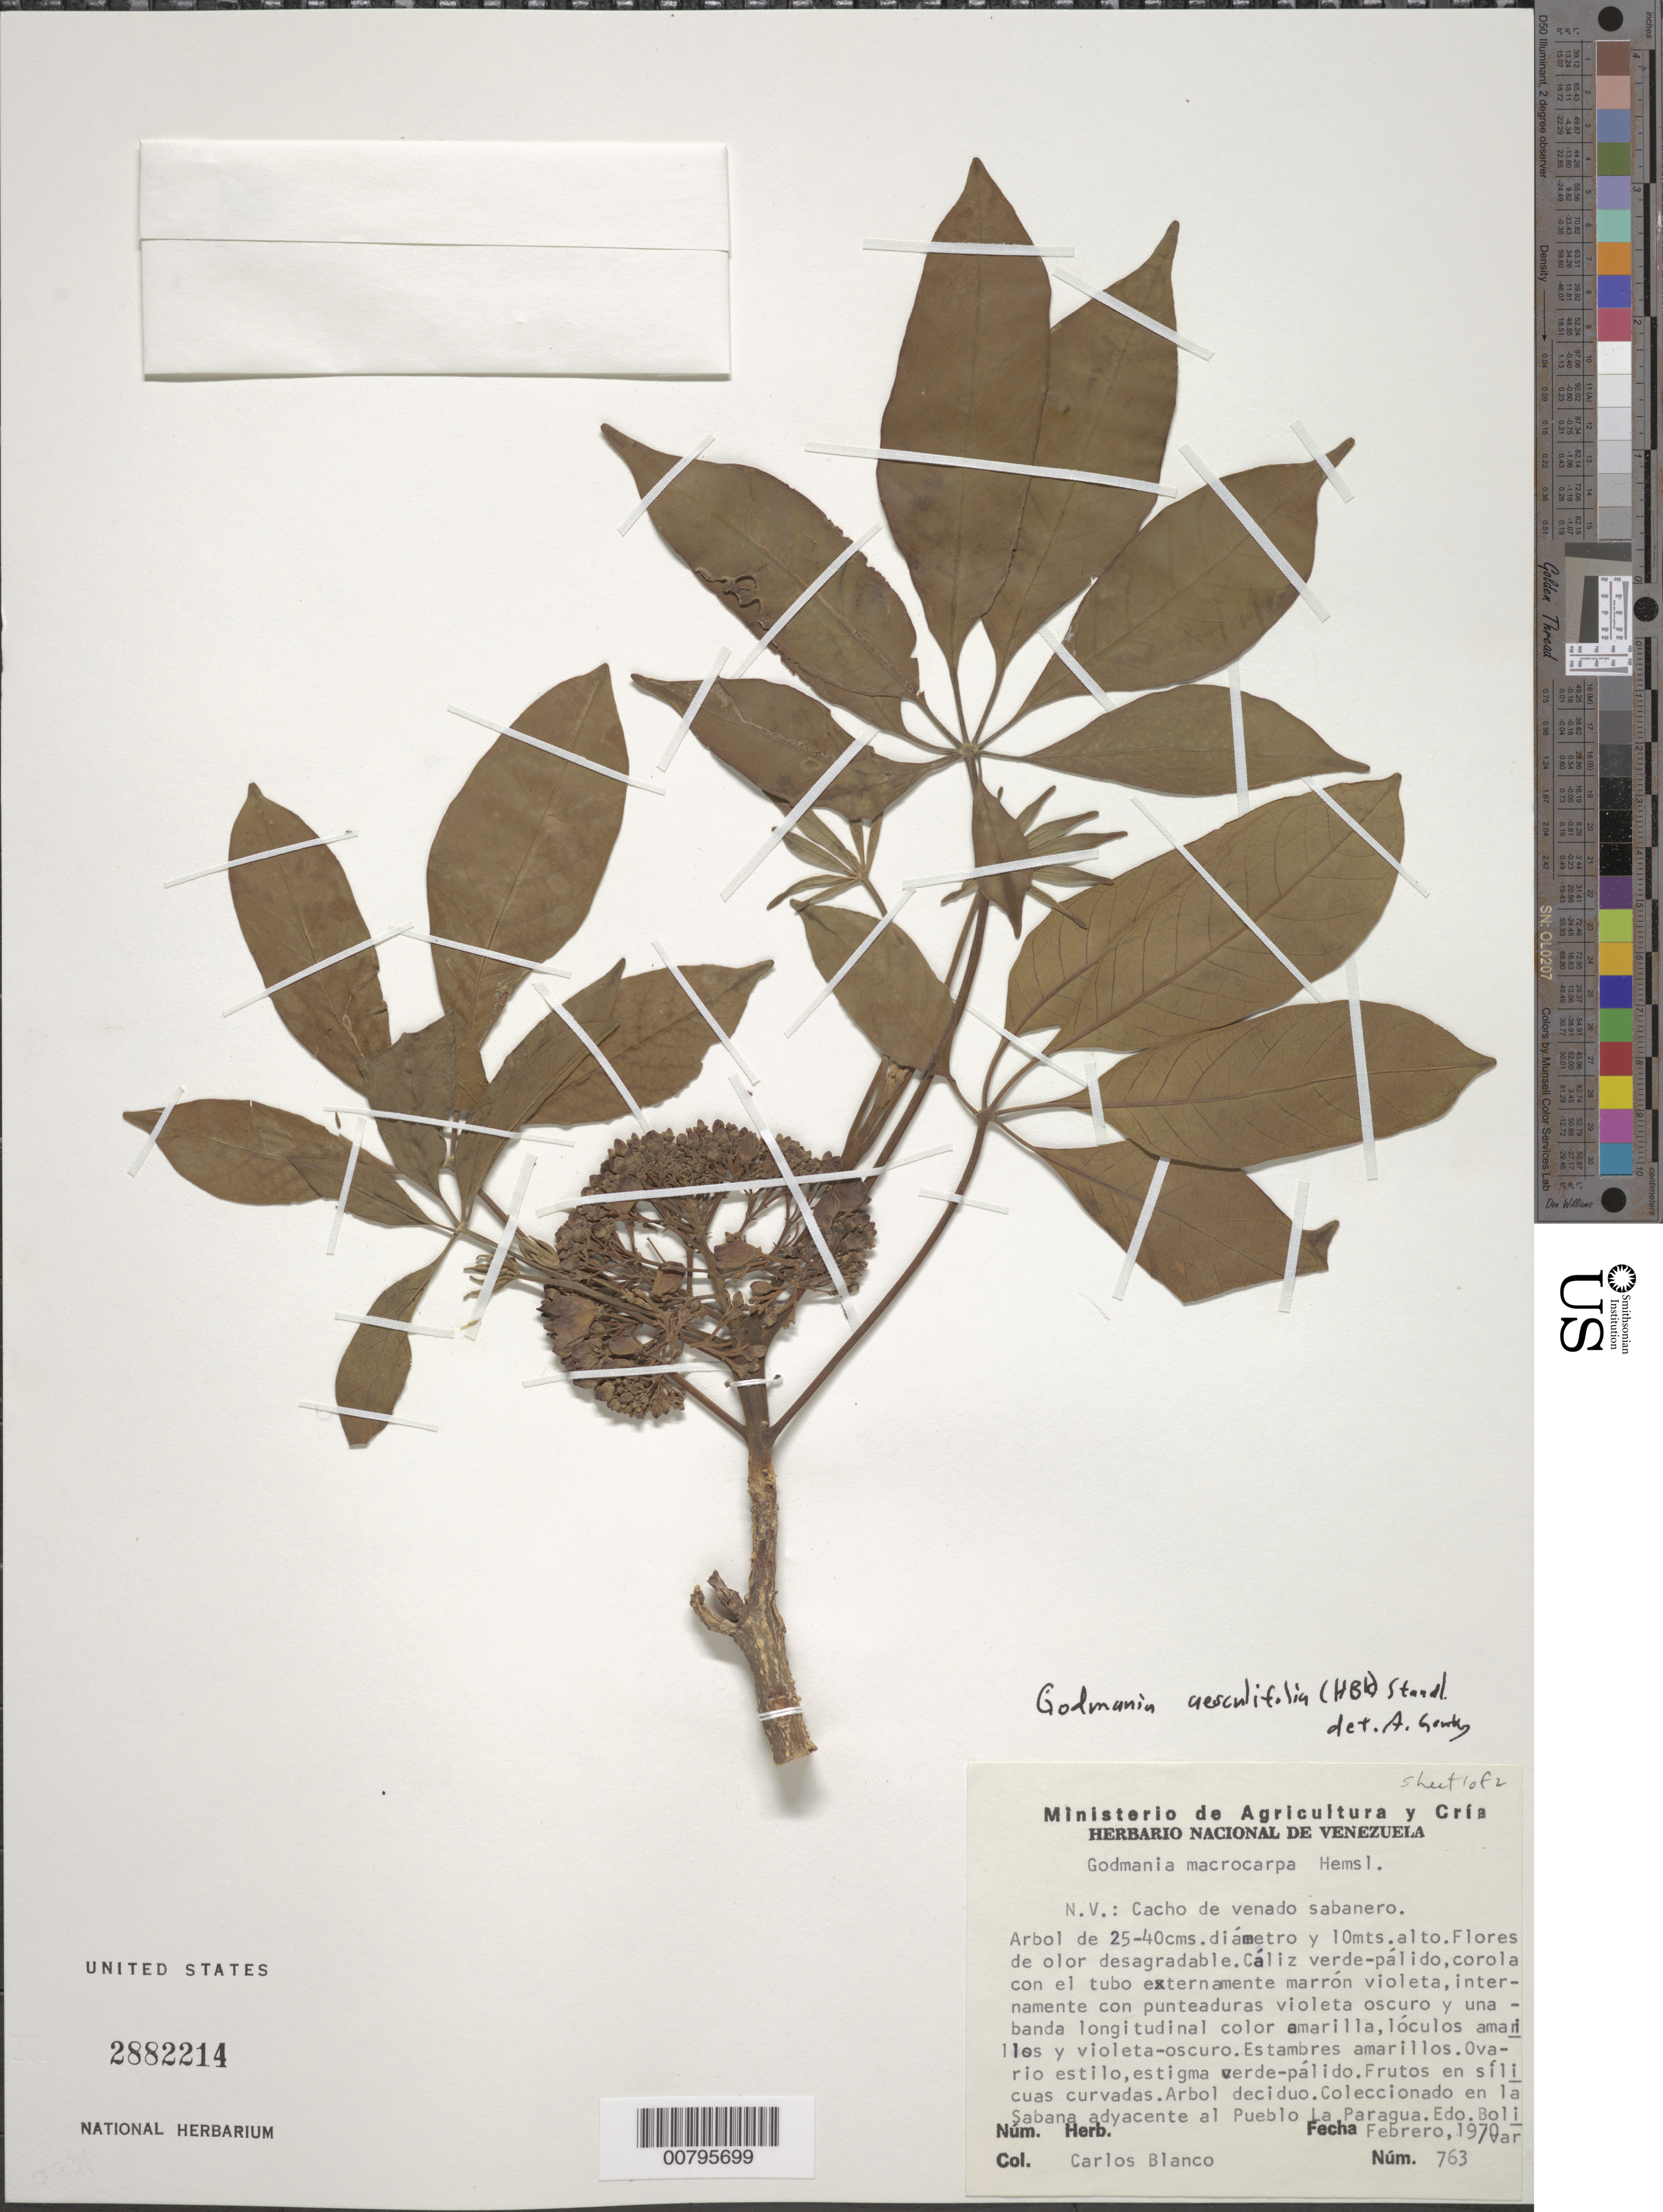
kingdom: Plantae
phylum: Tracheophyta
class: Magnoliopsida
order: Lamiales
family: Bignoniaceae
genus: Godmania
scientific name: Godmania aesculifolia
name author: Standl.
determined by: Gentry, A. H.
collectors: C. A. Blanco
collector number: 763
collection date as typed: Feb-70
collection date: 1970-02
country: Venezuela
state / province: Bolívar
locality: Reserva Forestal La Paragua, a lo largo de la pica maderera entre el Caño Maracapra y el Campamento La Esperanza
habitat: Sabana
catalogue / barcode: US 2882214